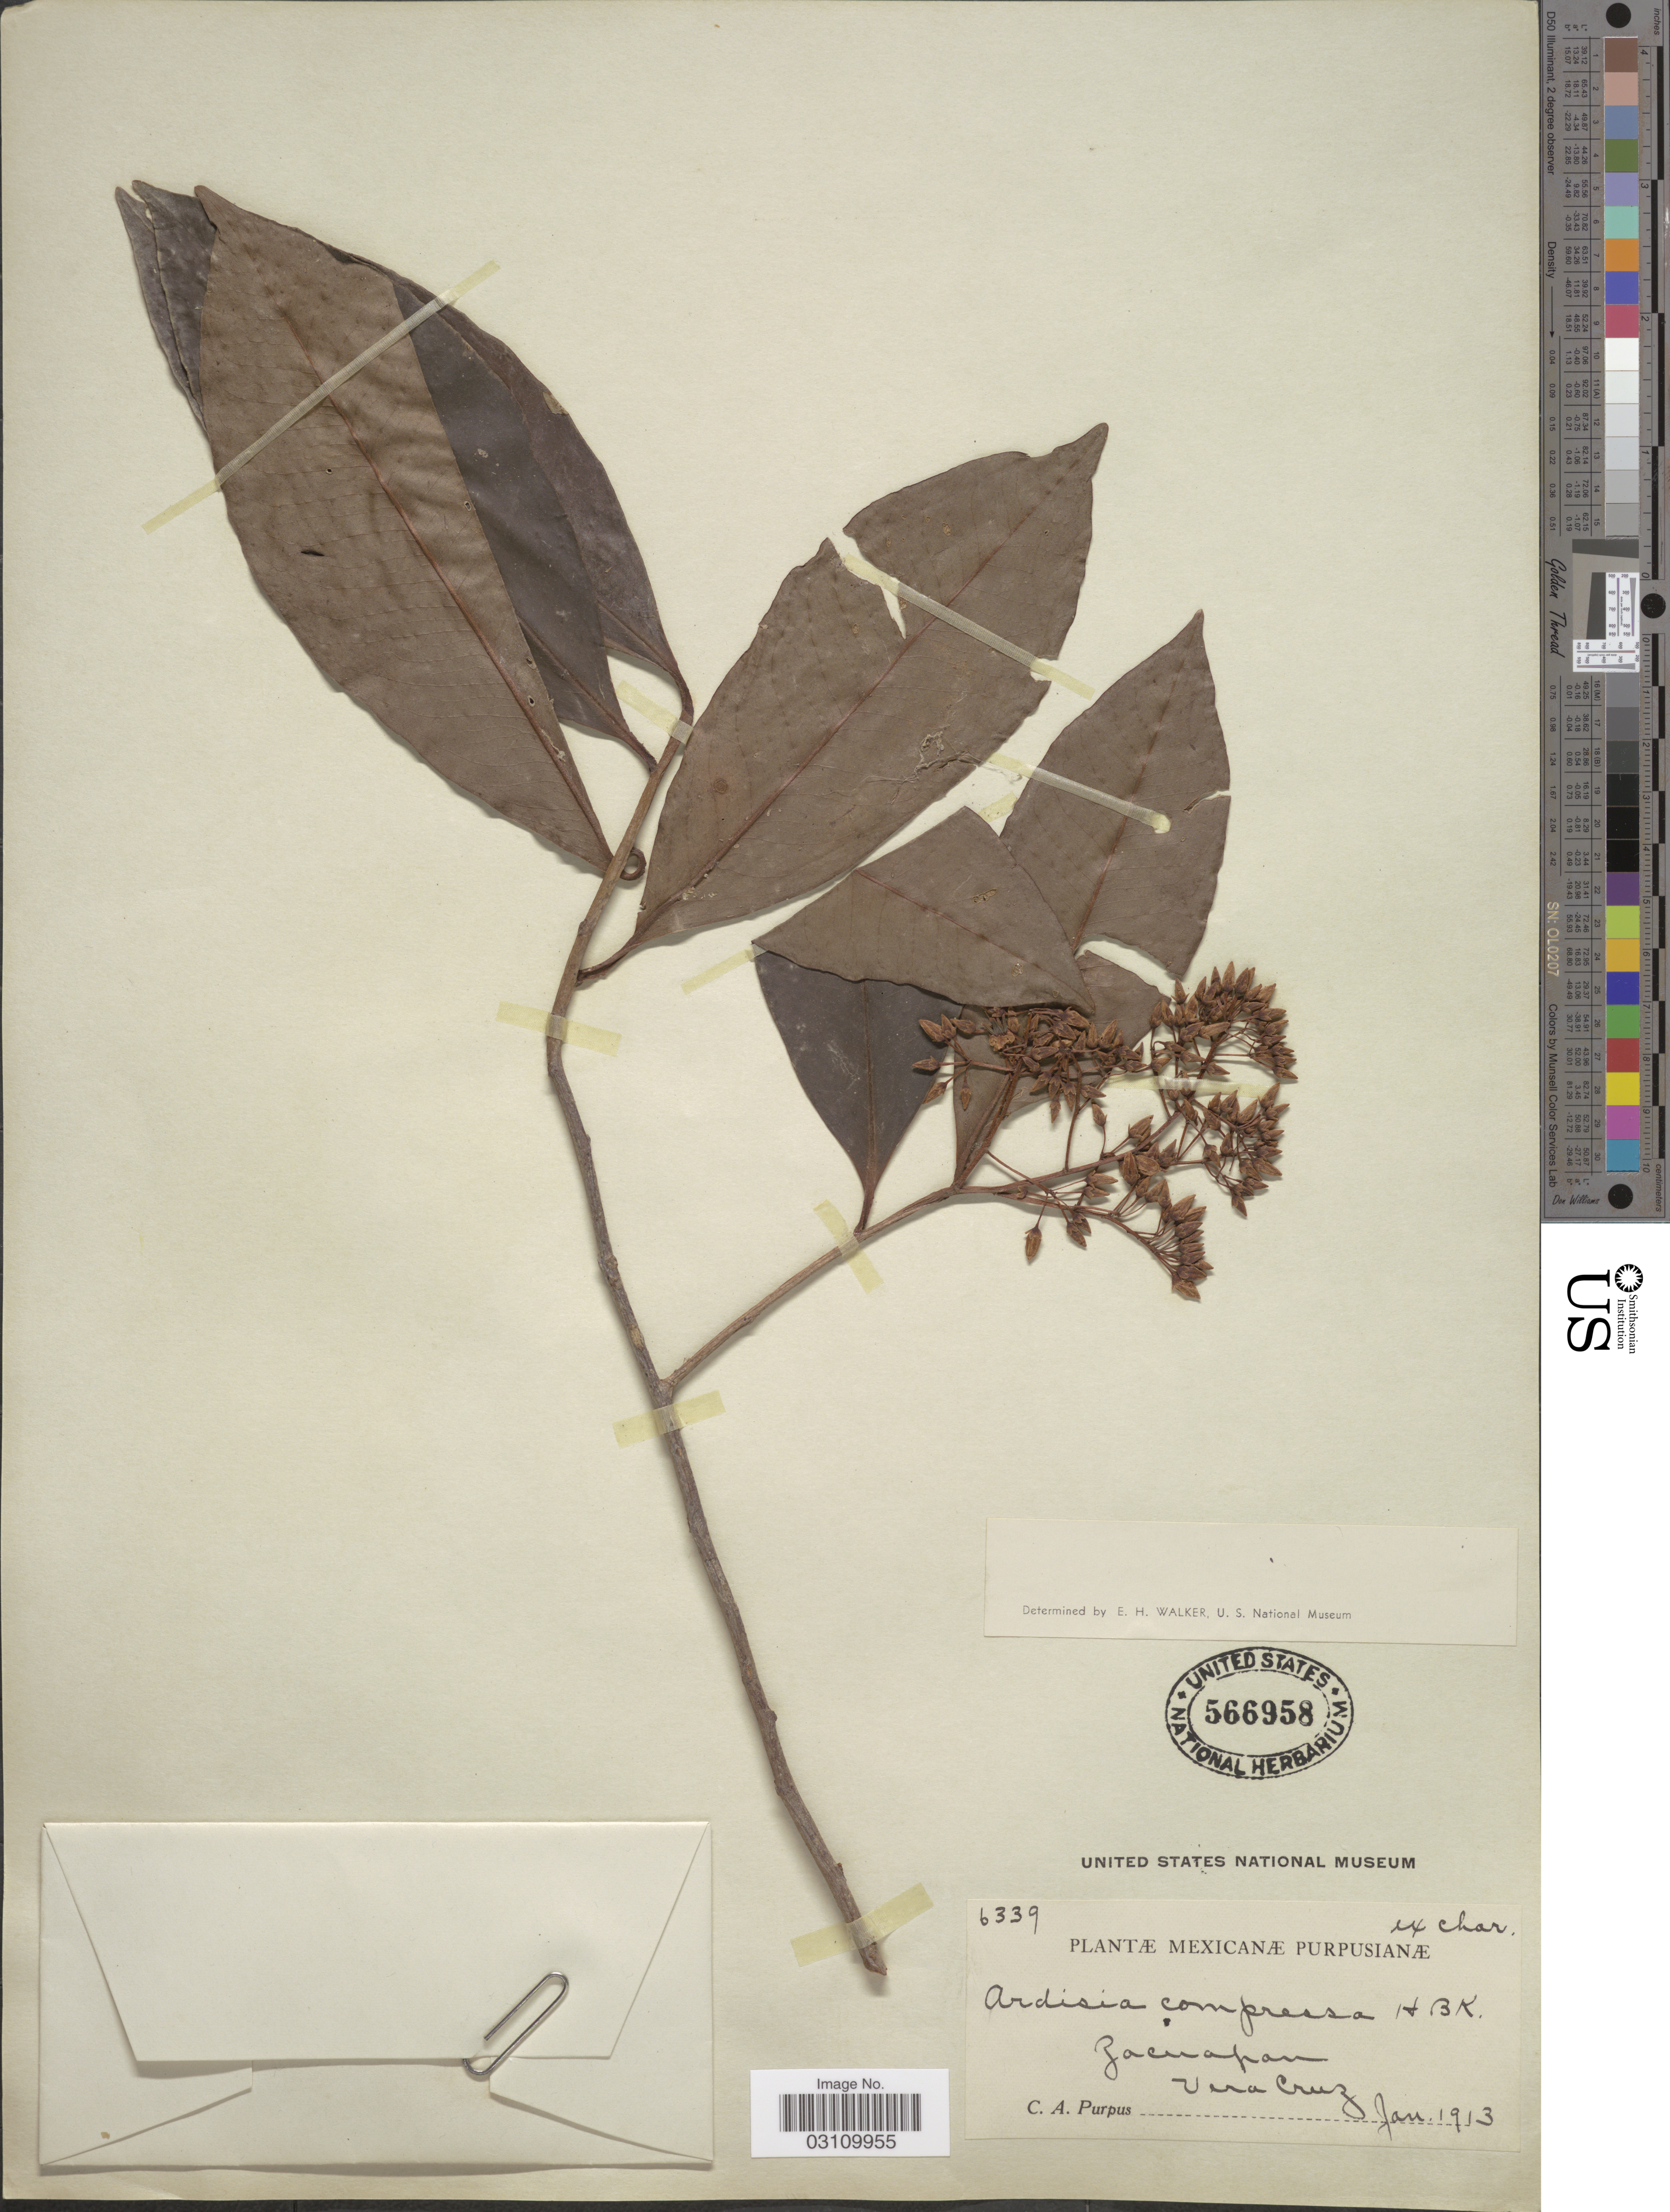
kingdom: Plantae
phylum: Tracheophyta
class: Magnoliopsida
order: Ericales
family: Primulaceae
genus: Ardisia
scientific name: Ardisia compressa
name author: Kunth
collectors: C. A. Purpus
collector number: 6339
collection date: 1913-01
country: Mexico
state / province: Veracruz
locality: Zacuapan, Vera Cruz.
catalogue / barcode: US 566958